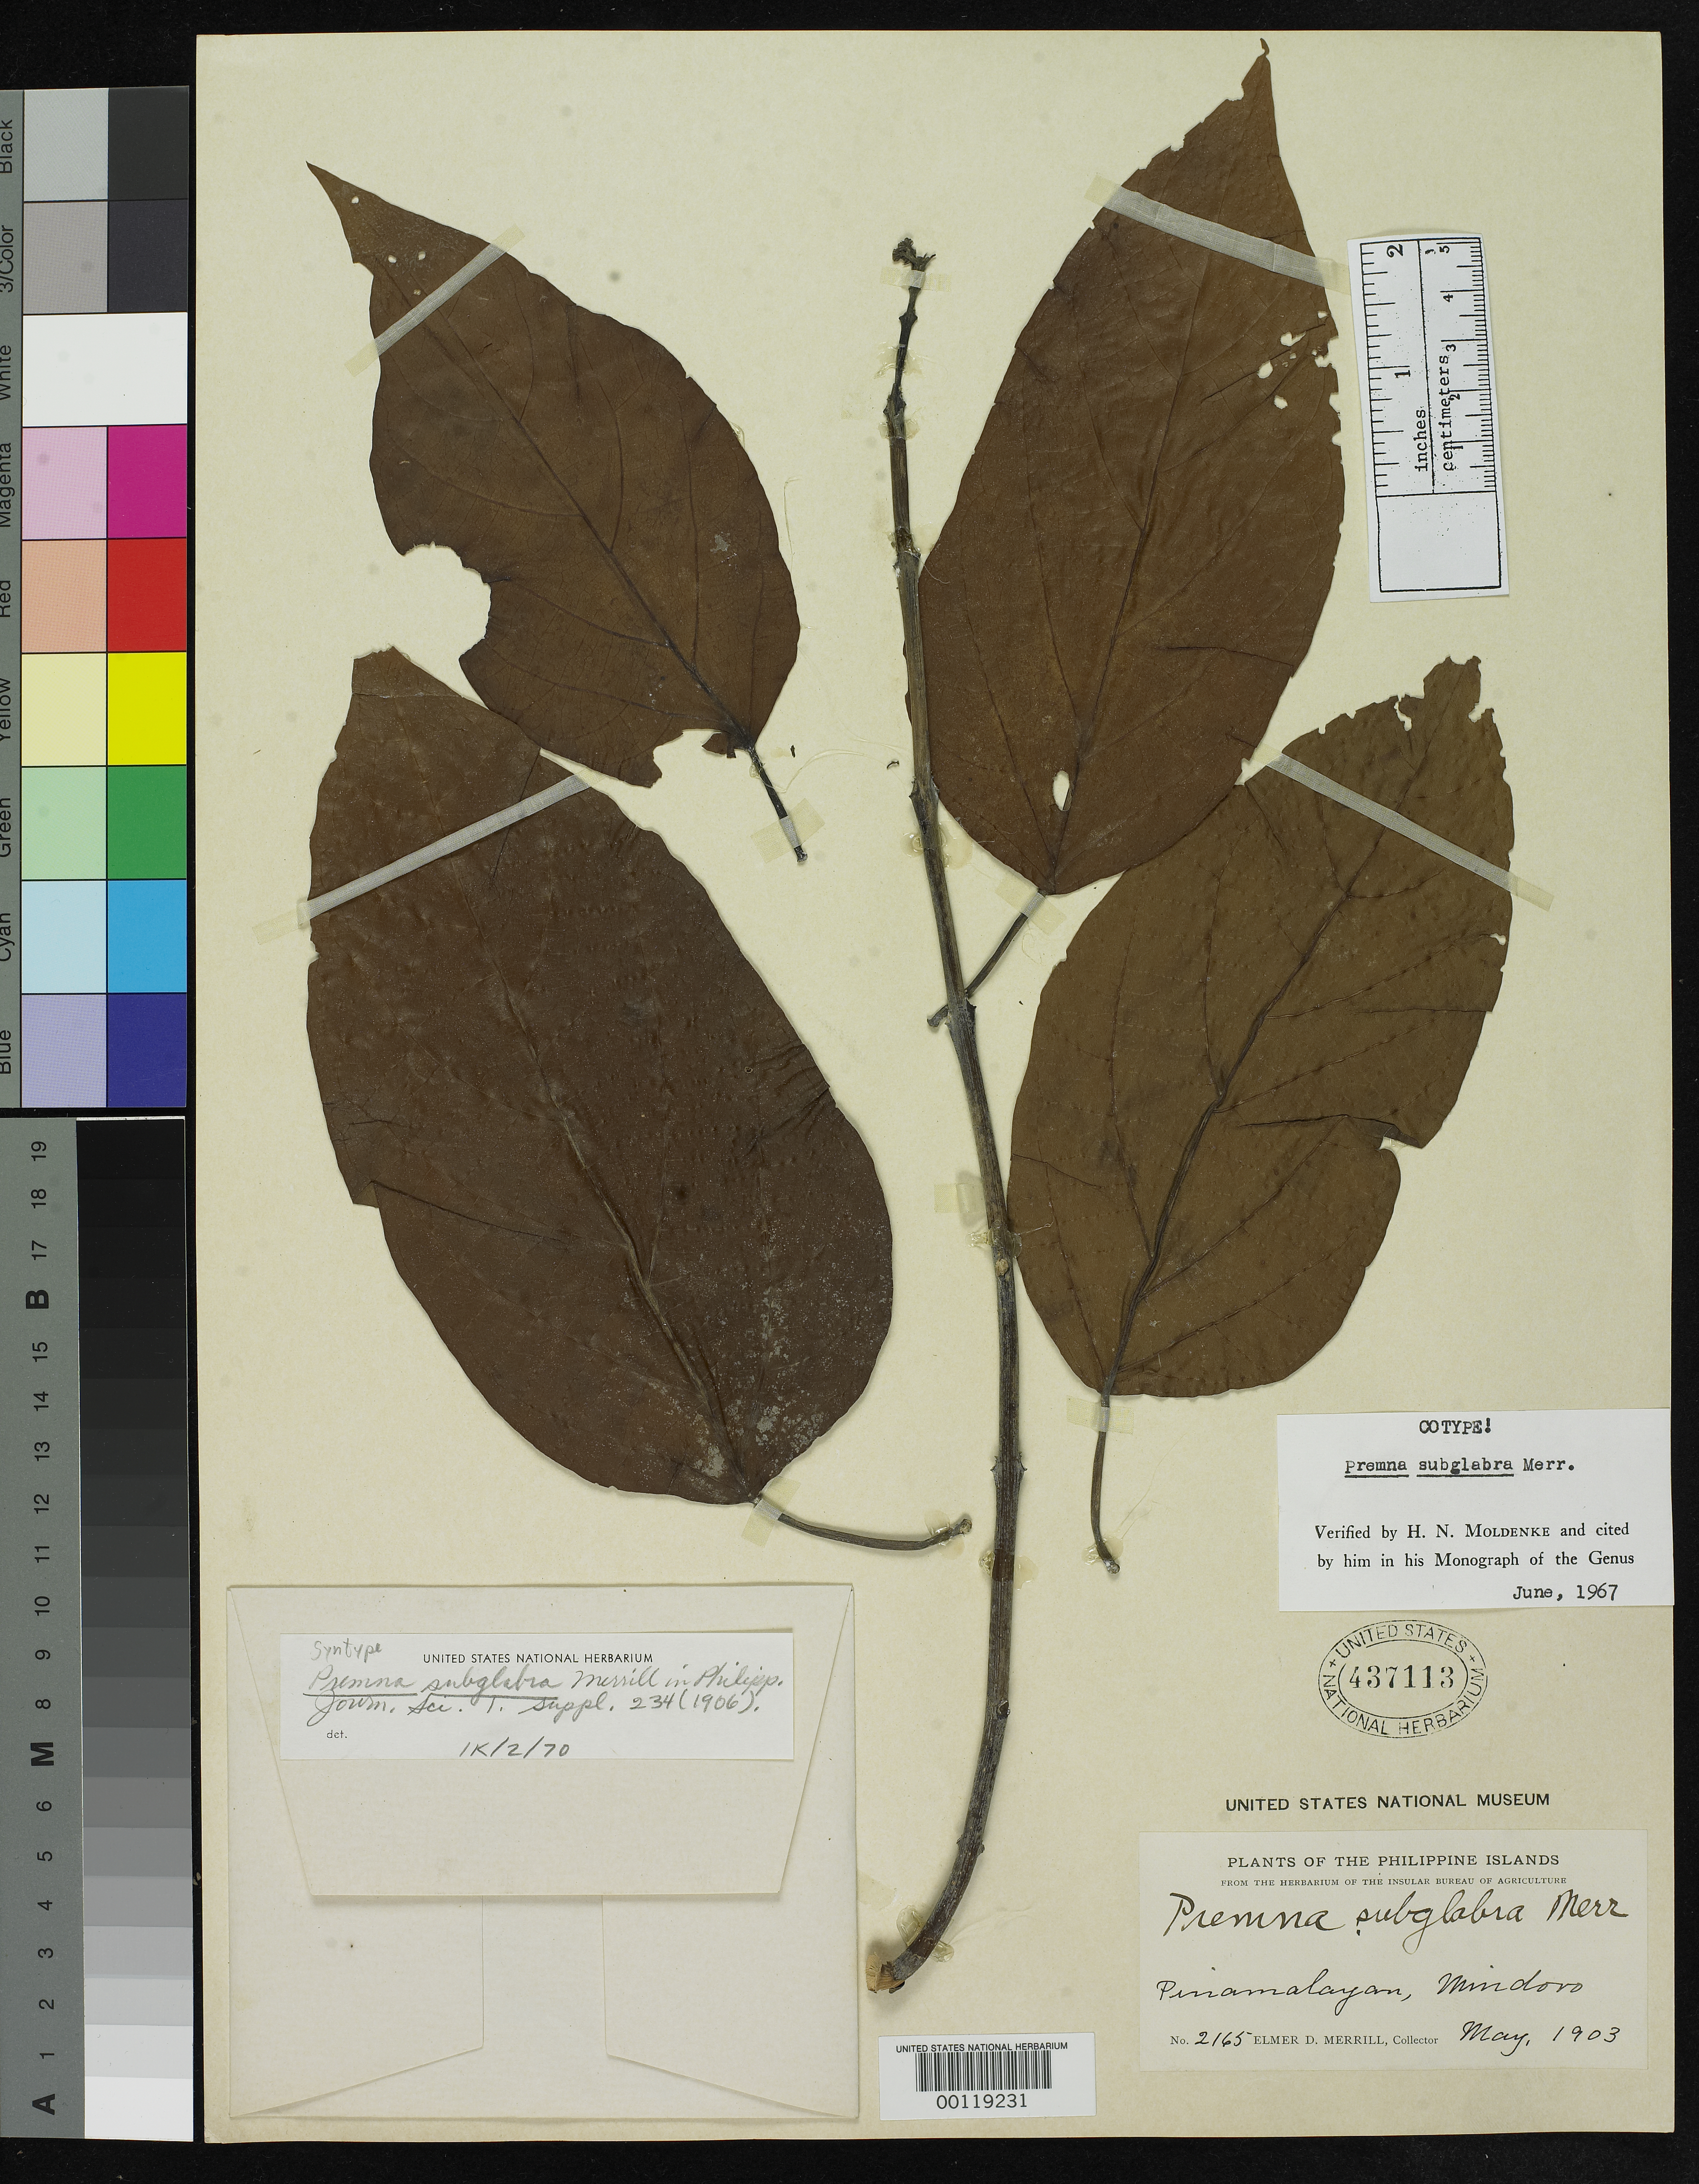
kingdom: Plantae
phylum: Tracheophyta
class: Magnoliopsida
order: Lamiales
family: Lamiaceae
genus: Premna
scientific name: Premna subglabra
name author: Merr.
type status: Isosyntype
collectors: E. D. Merrill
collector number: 2165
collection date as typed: May 1903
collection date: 1903-05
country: Philippines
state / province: Mimaropa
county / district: Mindoro Oriental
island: Mindoro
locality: Pinamalayan.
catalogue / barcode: US 437113